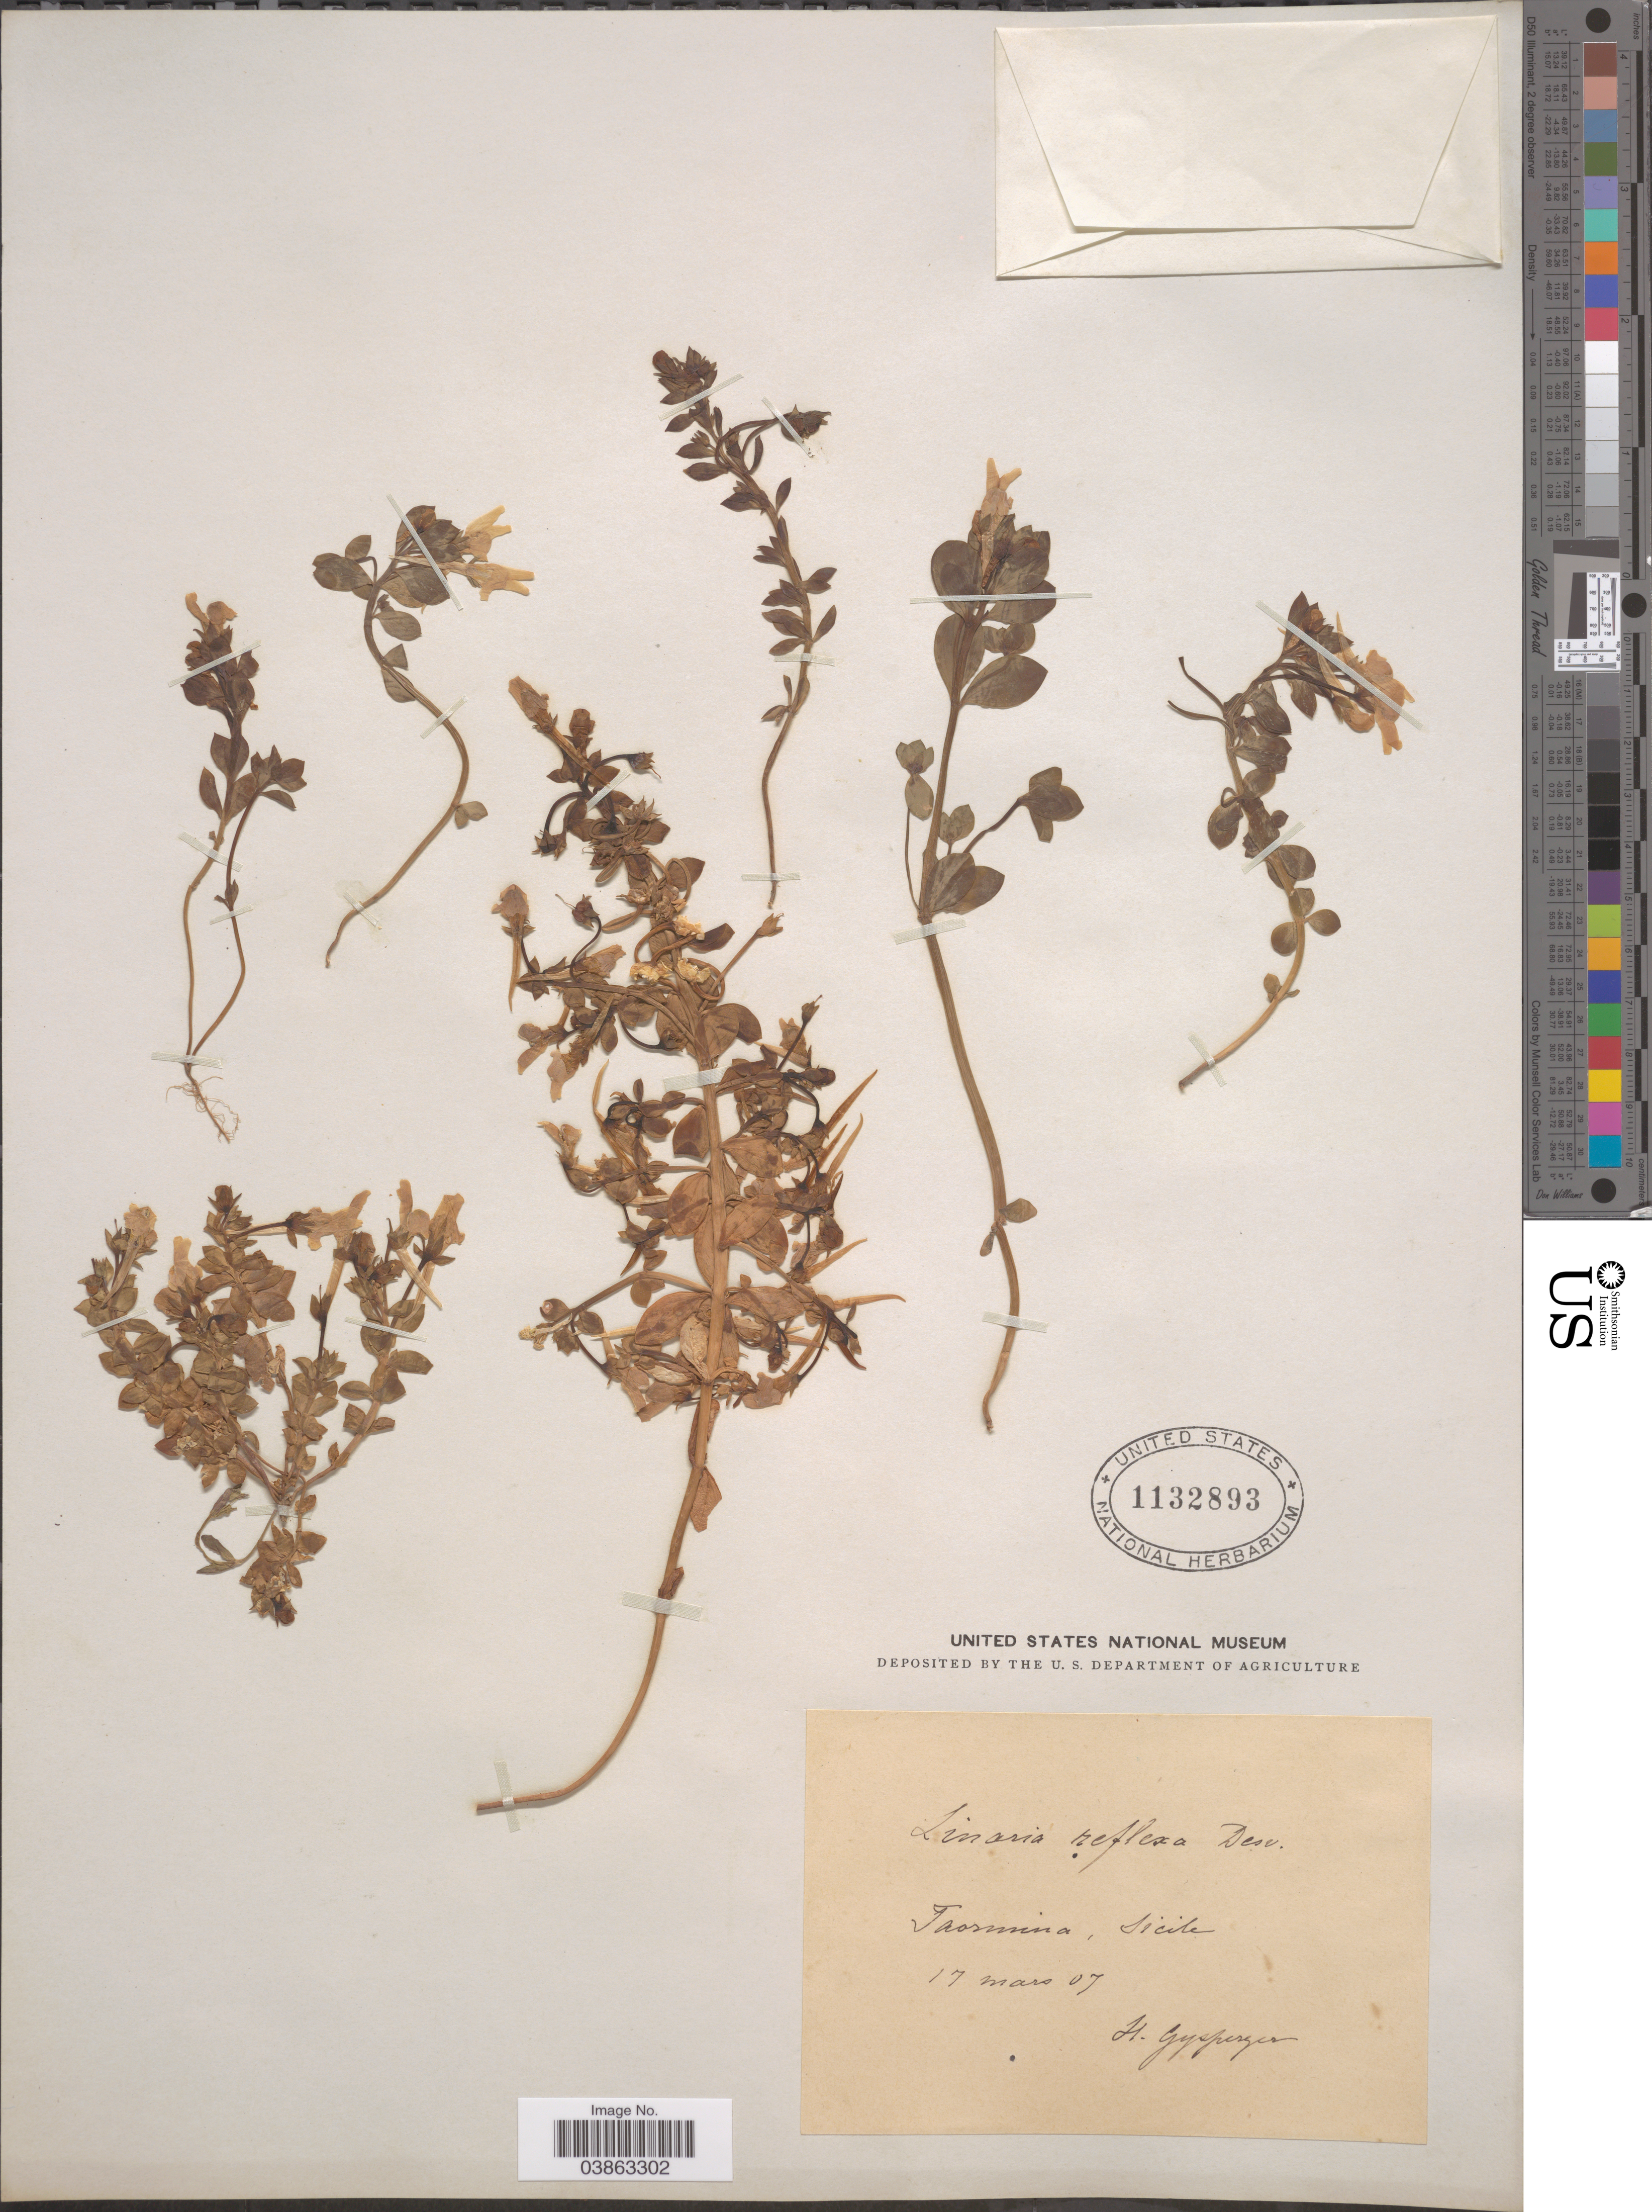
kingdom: Plantae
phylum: Tracheophyta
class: Magnoliopsida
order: Lamiales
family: Plantaginaceae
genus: Linaria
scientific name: Linaria reflexa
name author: (L.) Desf.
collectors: H. Gysperger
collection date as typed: Transcribed d/m/y: 17/3/7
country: Italy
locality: Taormina, Sicile.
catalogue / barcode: US 1132893